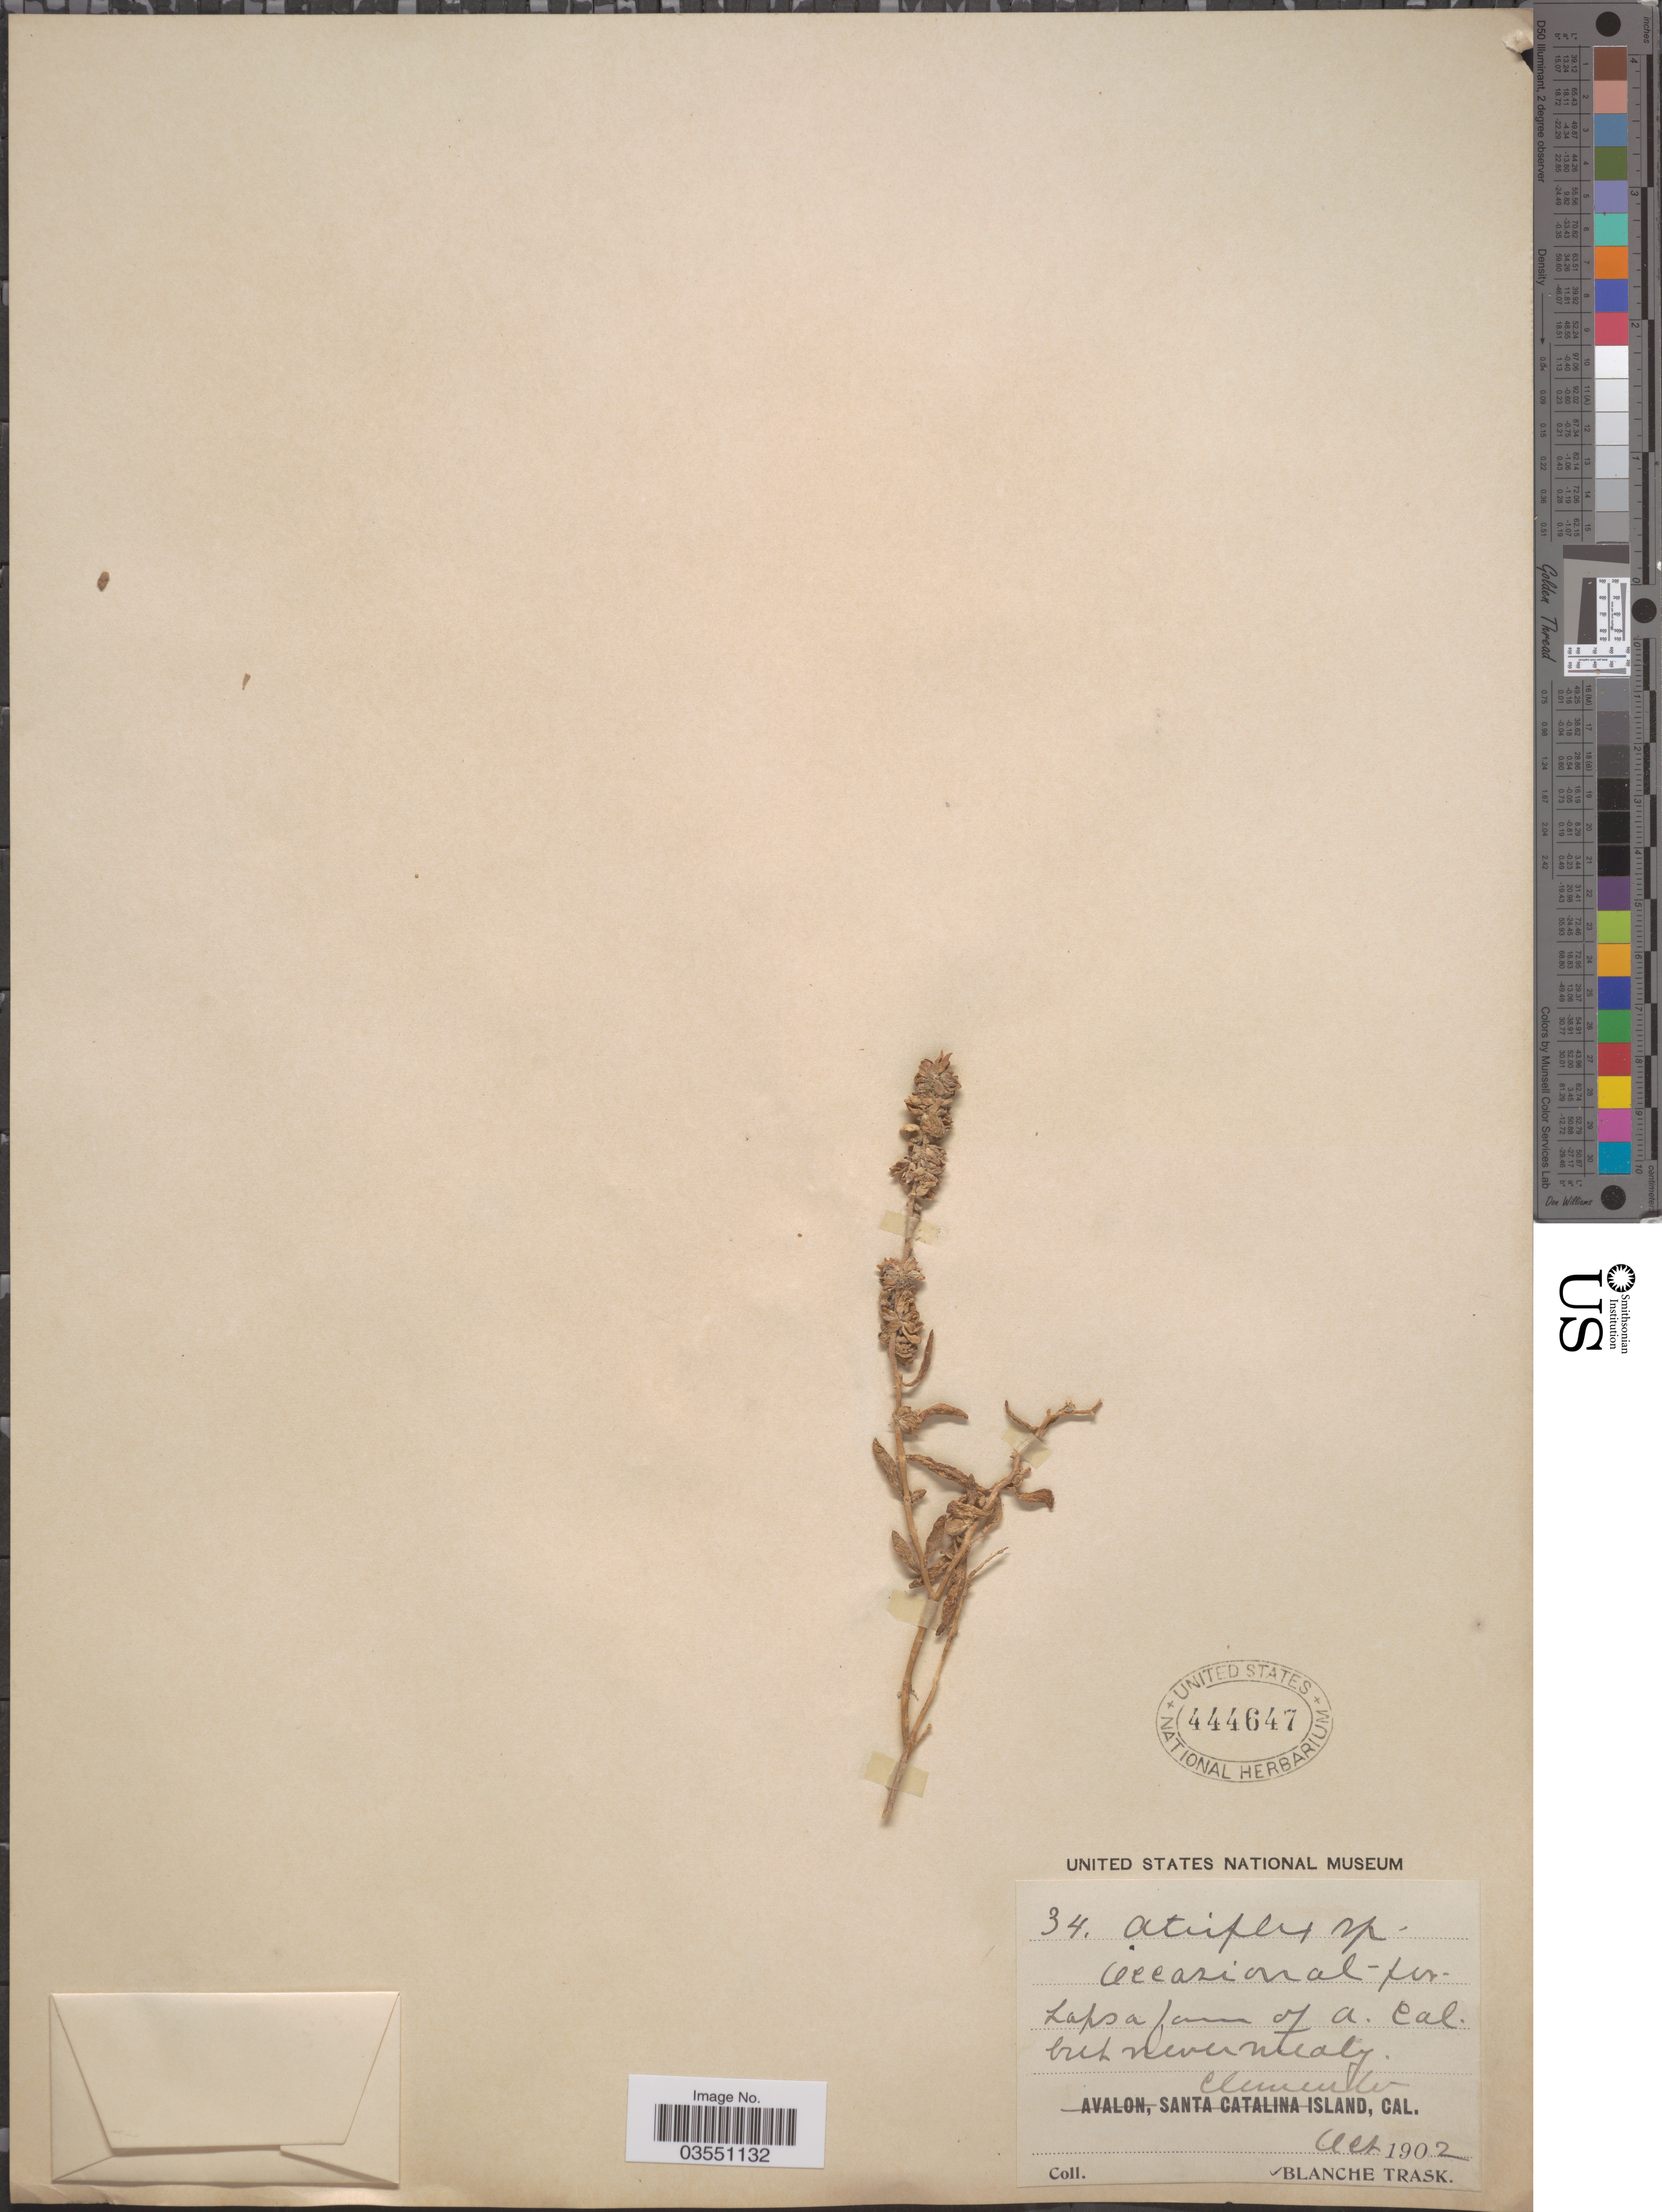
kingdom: Plantae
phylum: Tracheophyta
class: Magnoliopsida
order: Caryophyllales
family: Amaranthaceae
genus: Extriplex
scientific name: Extriplex californica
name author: (Moq.) E.H. Zacharias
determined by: Strong, Mark T., (BOT), Smithsonian Institution - National Museum of Natural History (UNITED STATES)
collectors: B. Trask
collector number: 34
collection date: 1902-10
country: United States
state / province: California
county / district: Los Angeles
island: San Clemente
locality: San Clemente Island.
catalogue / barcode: US 444647